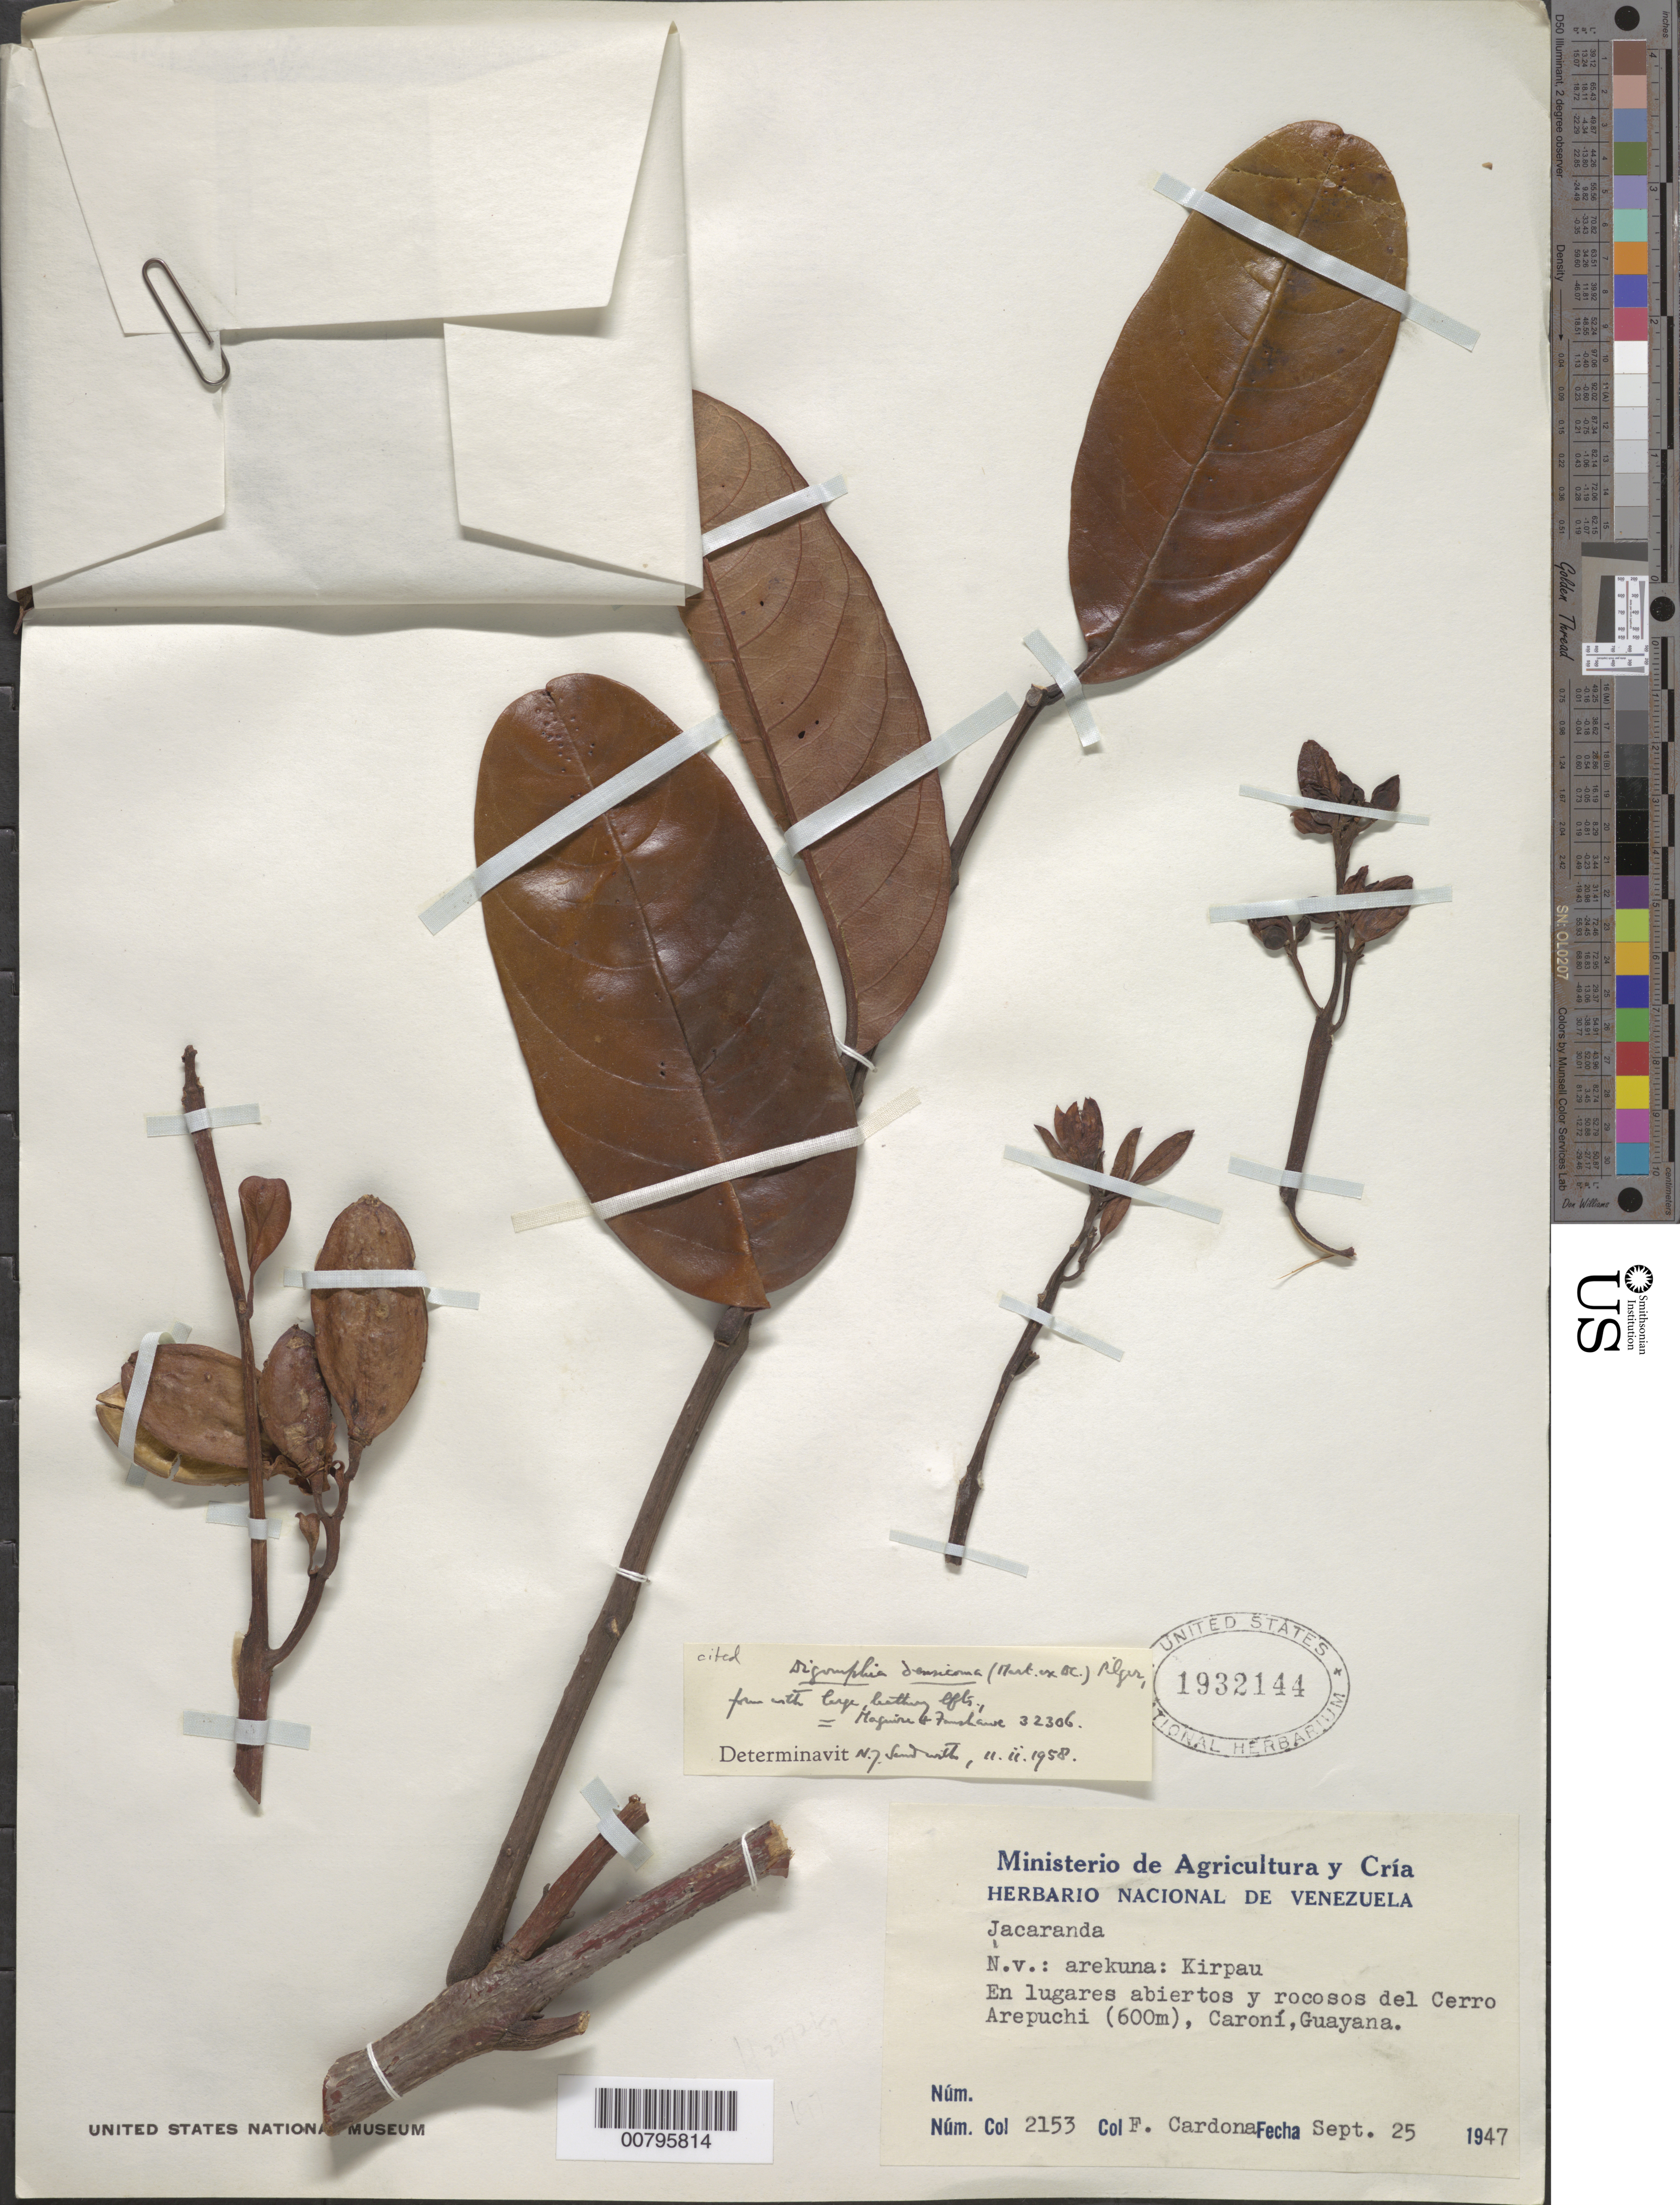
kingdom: Plantae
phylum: Tracheophyta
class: Magnoliopsida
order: Lamiales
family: Bignoniaceae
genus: Digomphia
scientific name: Digomphia densicoma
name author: (Mart. ex DC.) Pilg.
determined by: Sandwith, N. Y.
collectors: F. Cardona Puig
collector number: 2153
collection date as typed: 25-Sep-47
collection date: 1947-09-25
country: Venezuela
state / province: Bolívar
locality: Río Caroní, Cerro Arepuchi (Guayana)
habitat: Lugares abiertos y rocosos del cerro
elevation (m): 600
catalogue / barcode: US 1932144